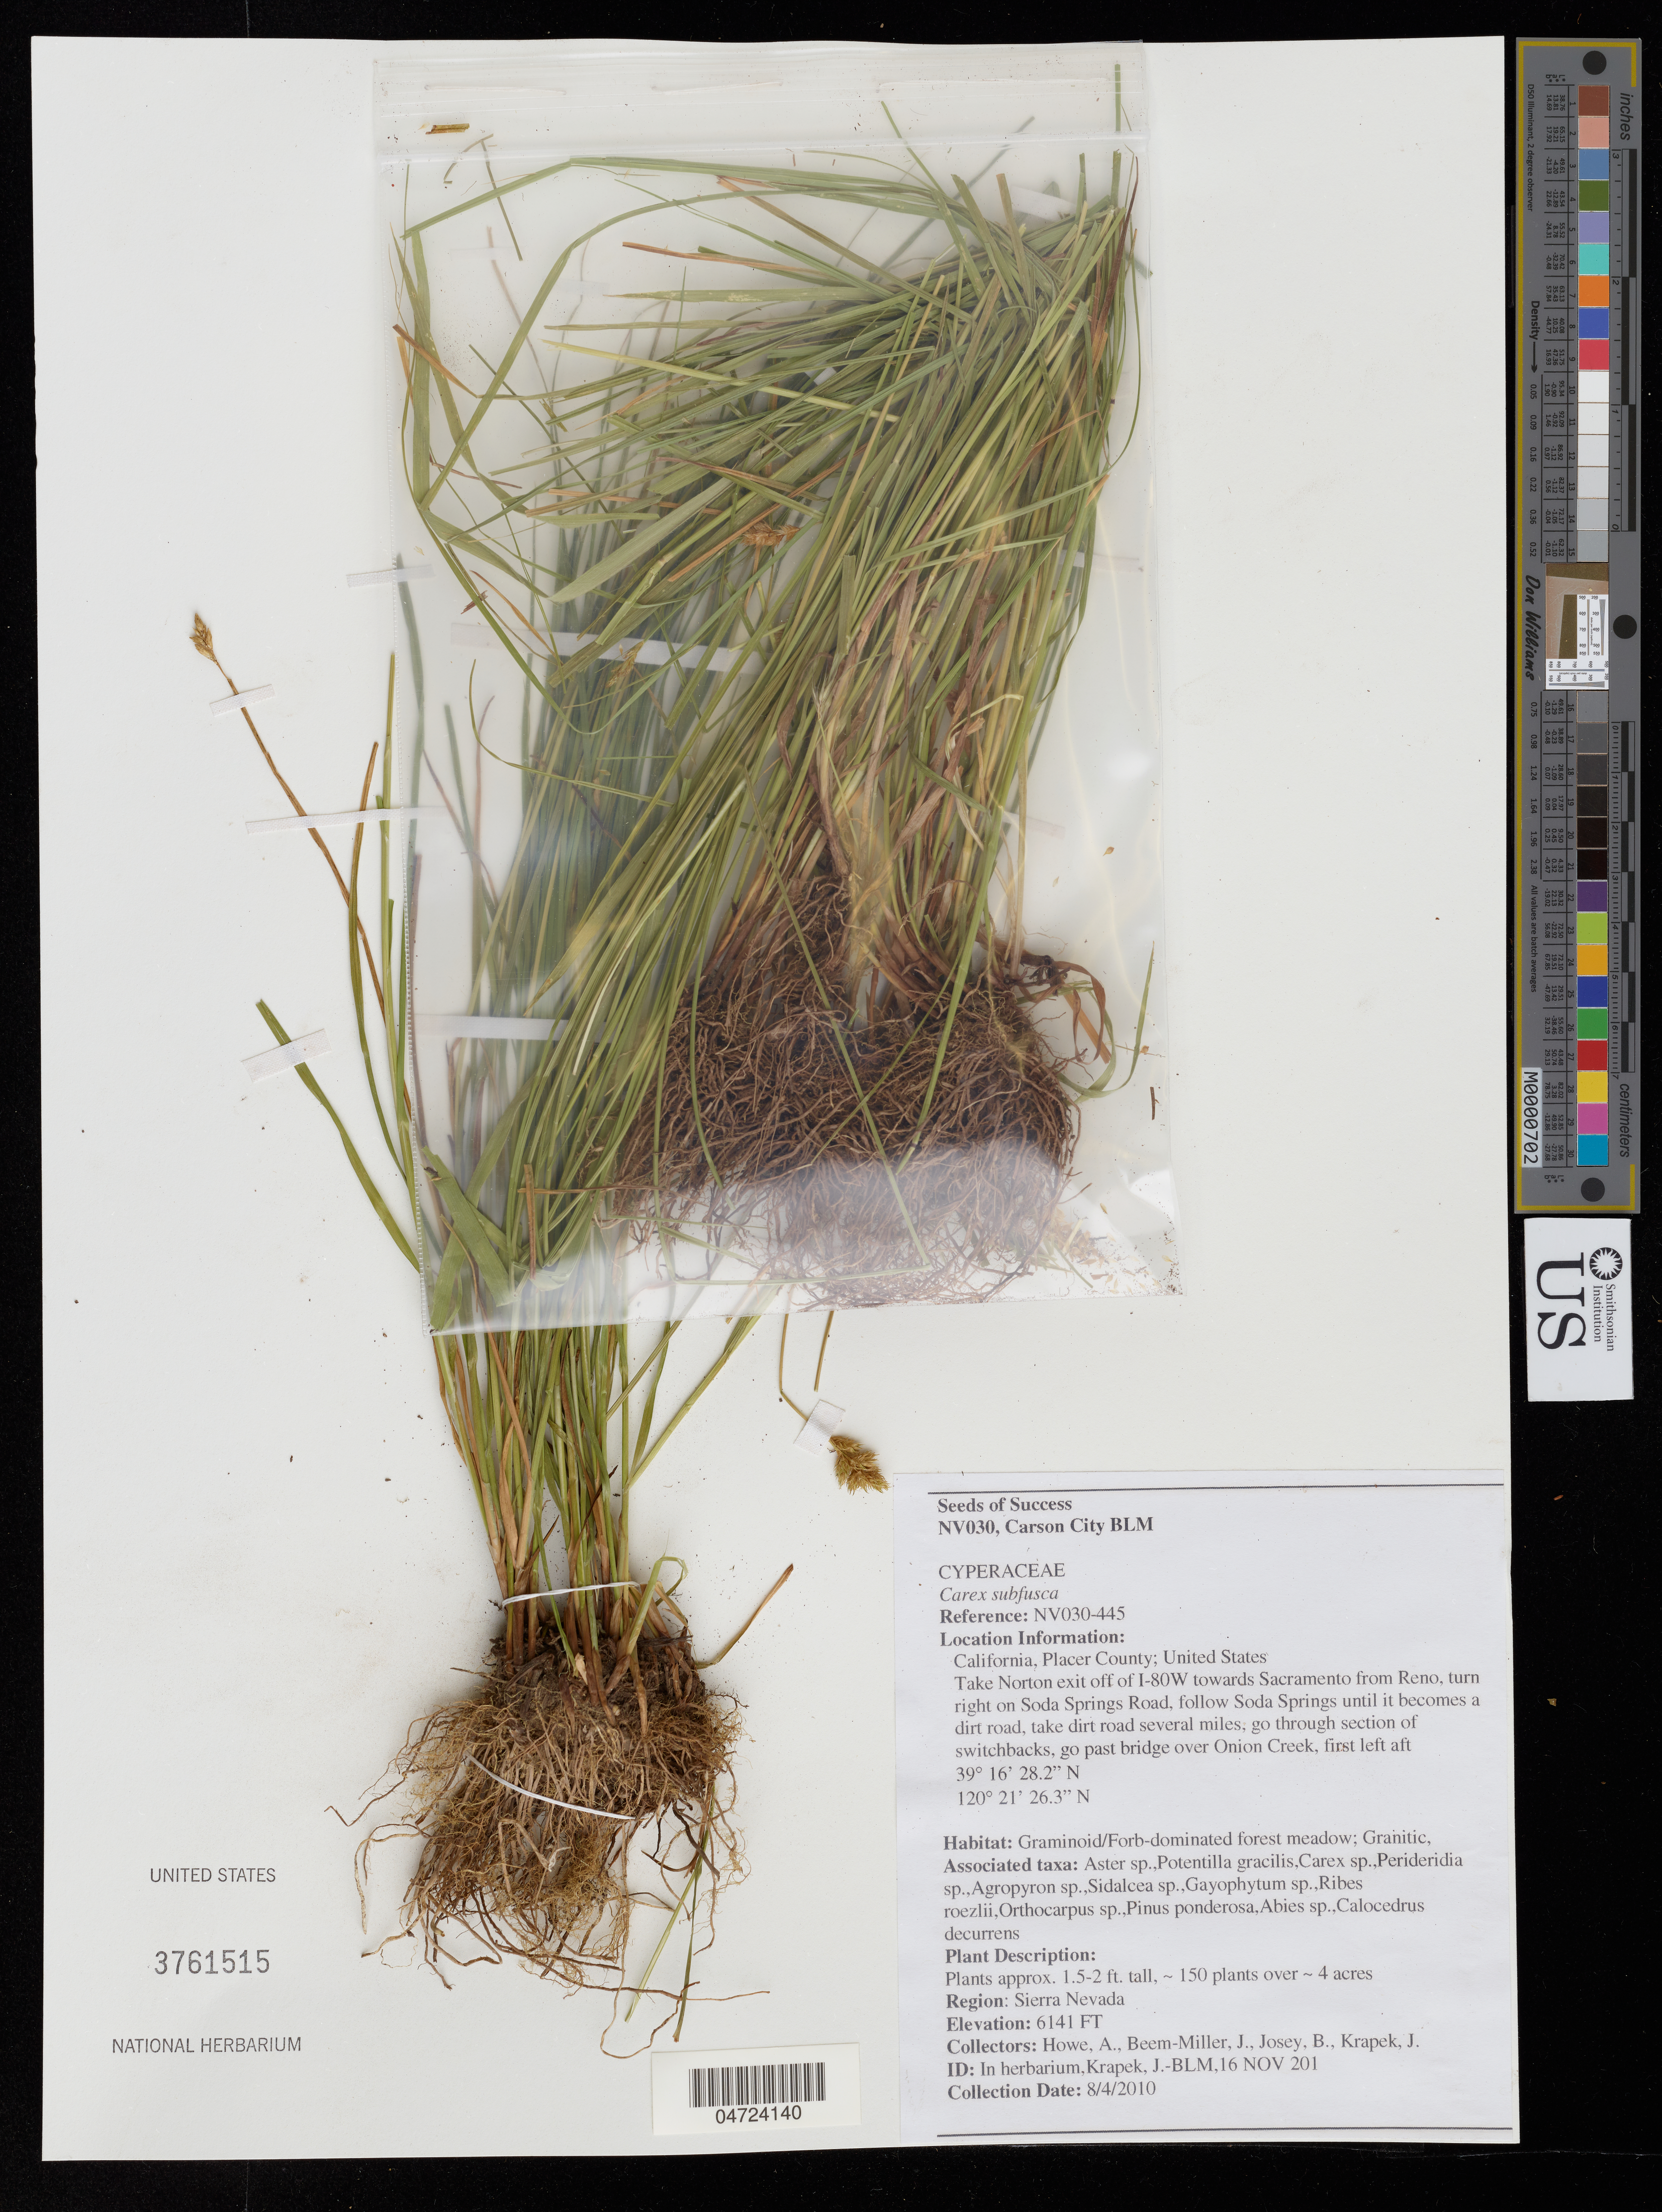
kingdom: Plantae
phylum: Tracheophyta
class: Liliopsida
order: Poales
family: Cyperaceae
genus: Carex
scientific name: Carex subfusca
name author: W. Boott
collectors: A. Howe, J. Beam-Miller, B. Josey & J. Krapek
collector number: NV030-445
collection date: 2010-08-04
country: United States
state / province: California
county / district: Placer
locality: Placer County. Take Norton exit off of I-80W towards Sacramento from Reno, turn right on Soda Springs Road, follow Soda Springs until it becomes a dirt road, take dirt road several miles, go through section of switchbacks, go past bridge over Onion Creek, first left aft. Region: Sierra Nevada.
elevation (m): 1872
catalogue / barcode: US 3761515